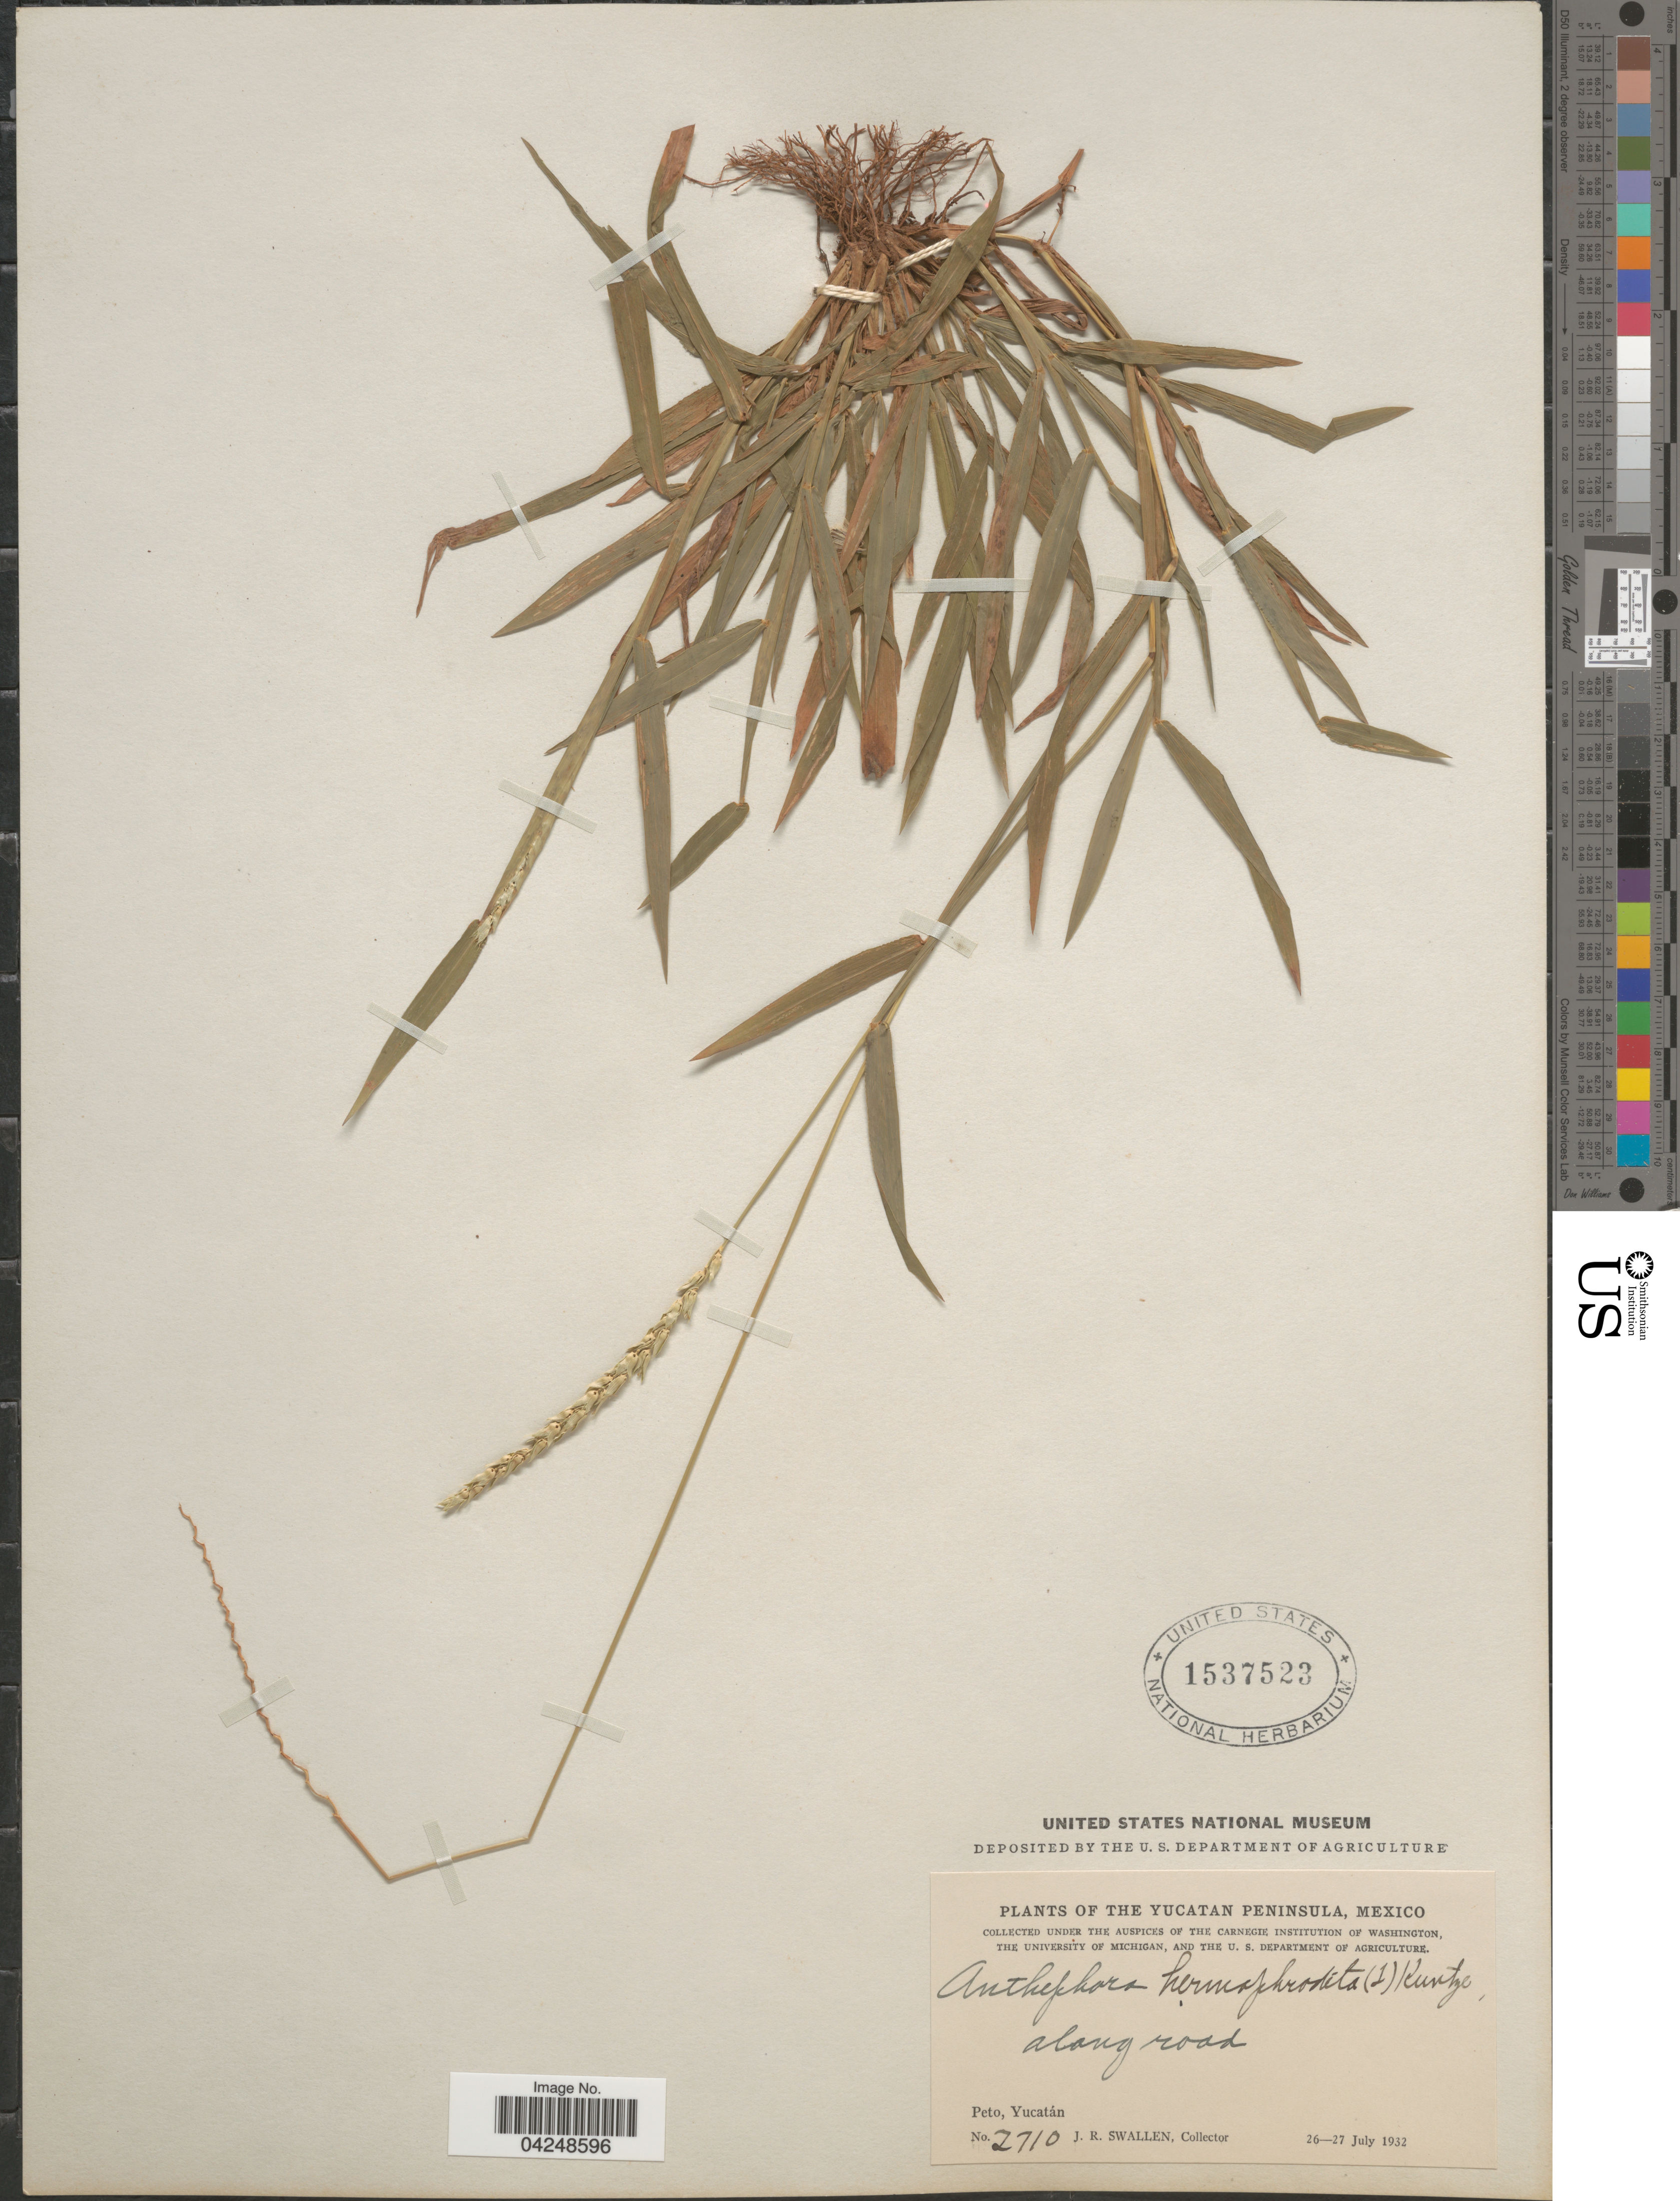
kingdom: Plantae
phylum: Tracheophyta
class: Liliopsida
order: Poales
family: Poaceae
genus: Anthephora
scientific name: Anthephora hermaphrodita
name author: (L.) Kuntze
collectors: J. R. Swallen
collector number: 2710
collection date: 1932-07-26/1932-07-27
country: Mexico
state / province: Yucatán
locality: The Yucatan Peninsula. Along road. Peto.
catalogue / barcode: US 1537523